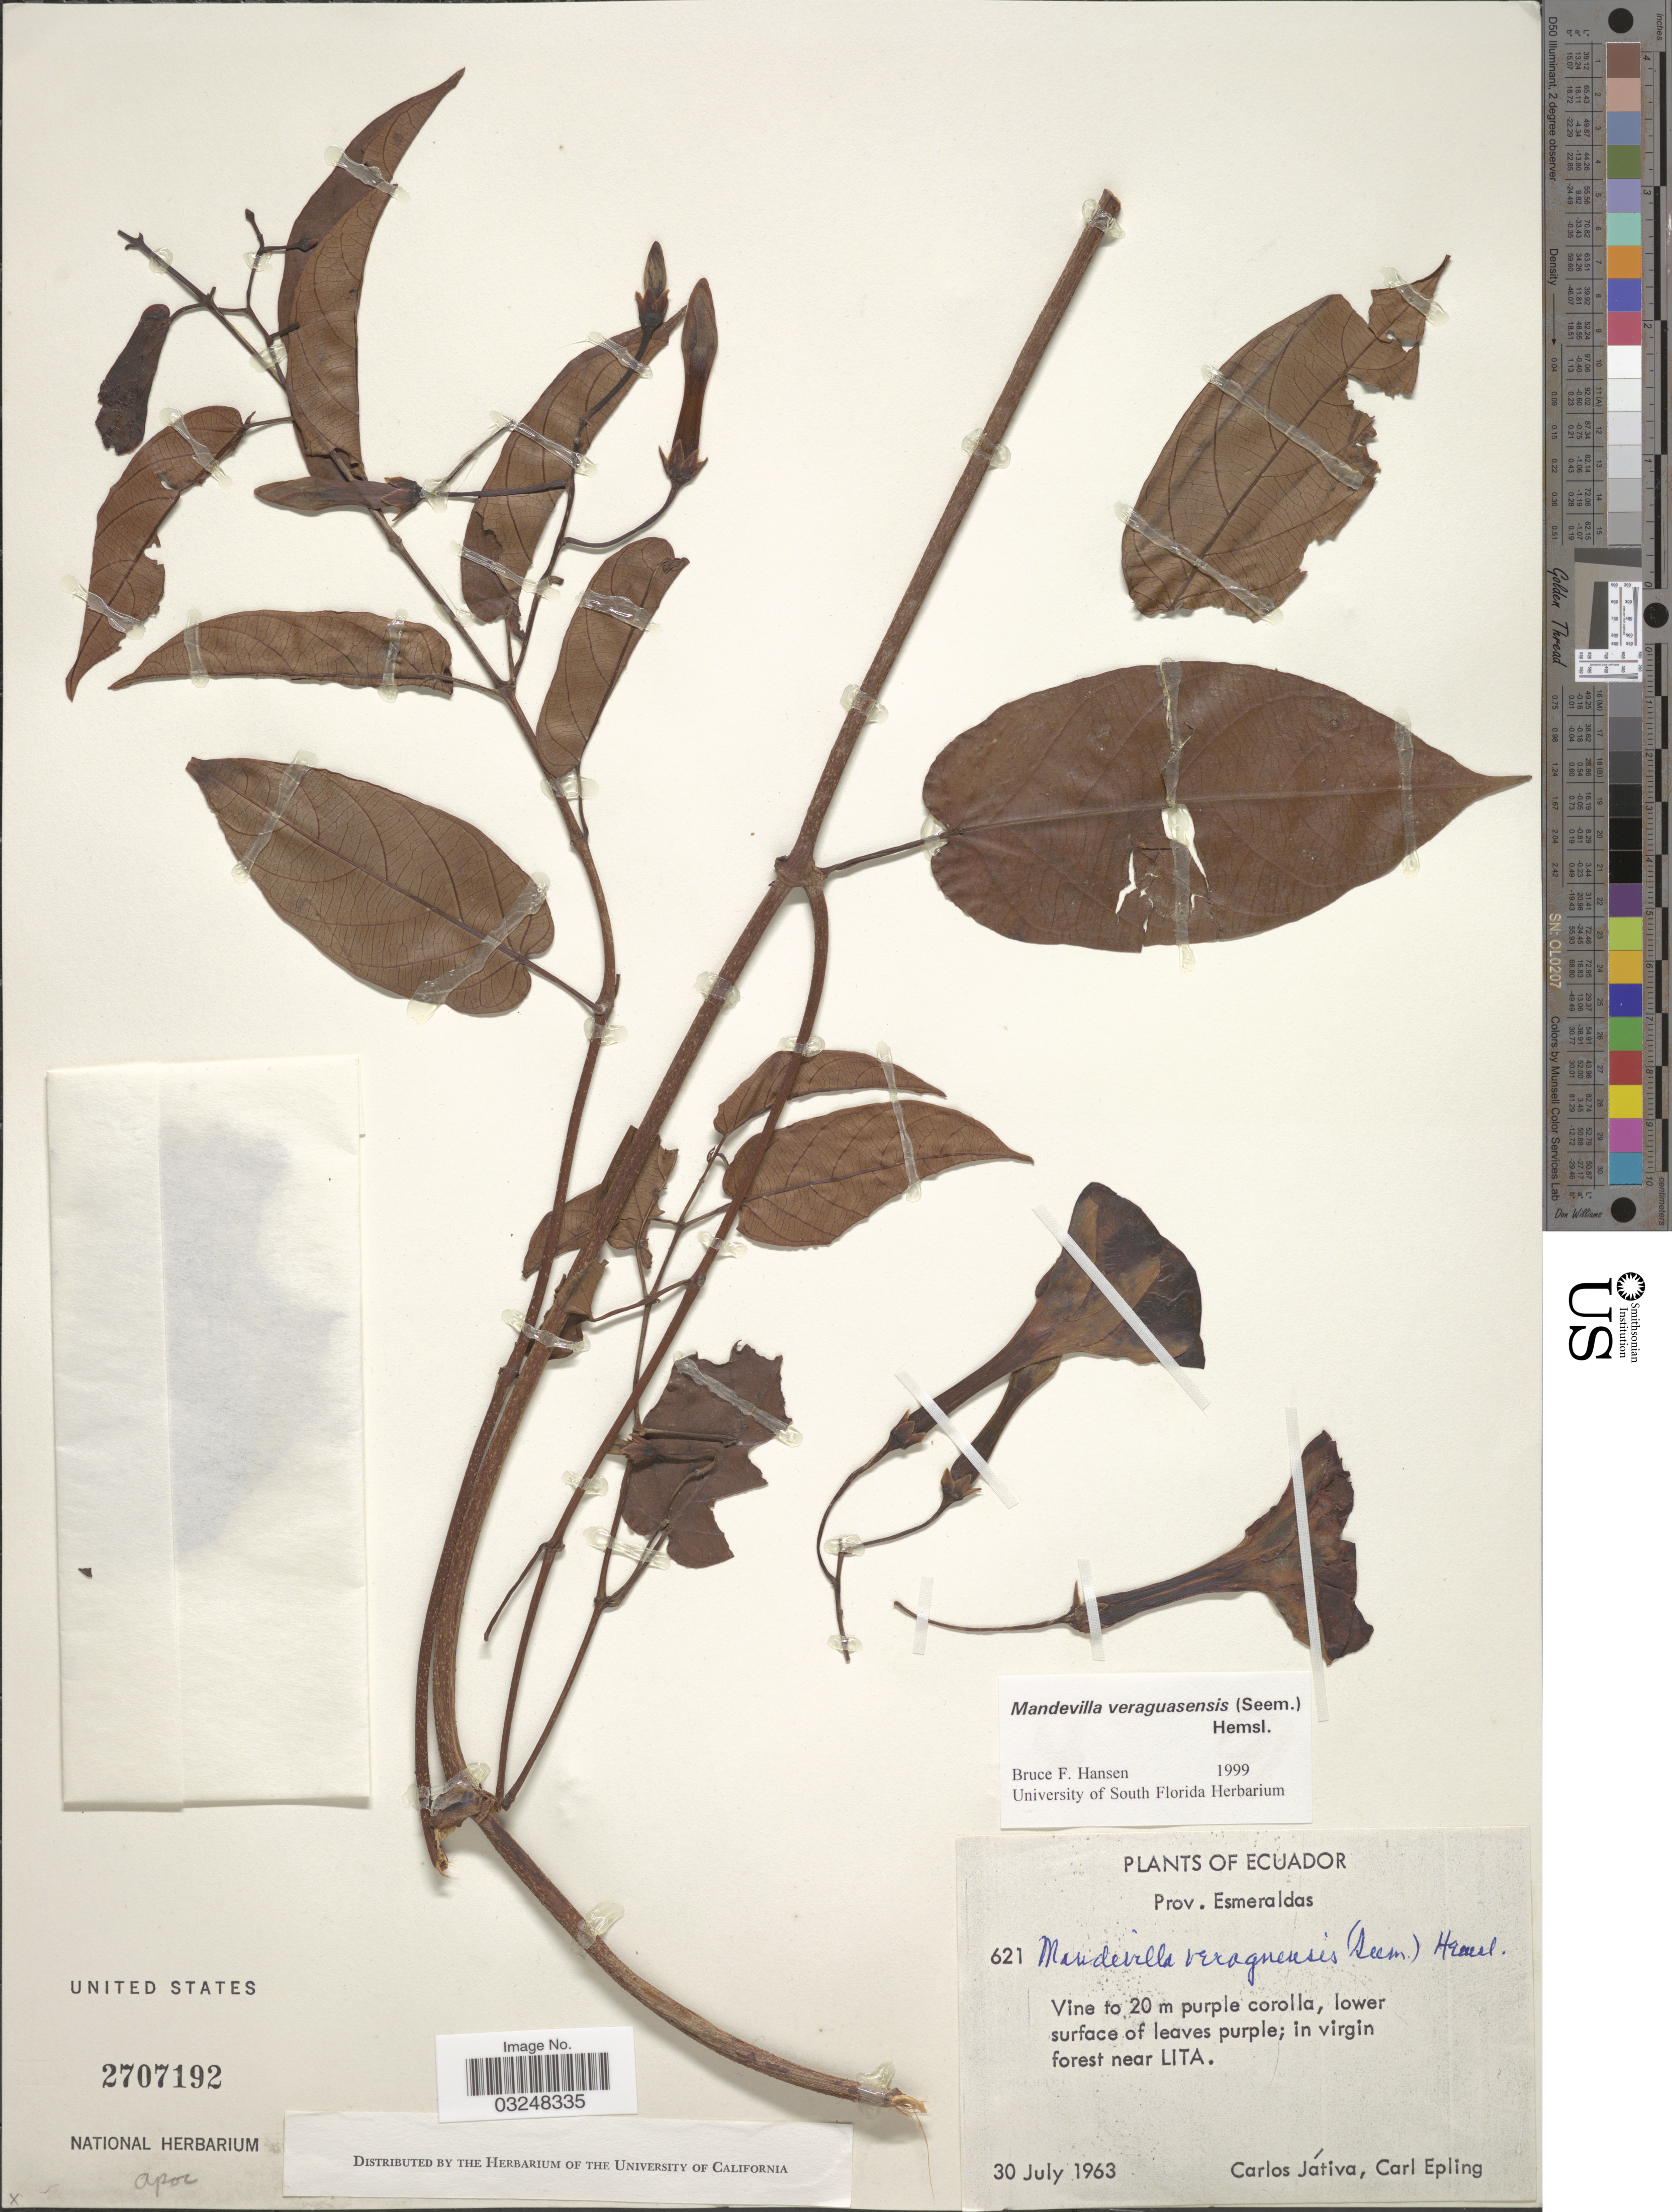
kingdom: Plantae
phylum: Tracheophyta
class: Magnoliopsida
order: Gentianales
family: Apocynaceae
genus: Mandevilla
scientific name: Mandevilla veraguensis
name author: Hemsl.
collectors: C. D. Játiva & C. C. Epling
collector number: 621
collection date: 1963-07-30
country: Ecuador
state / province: Esmeraldas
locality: Forest near Lita.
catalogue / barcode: US 2707192